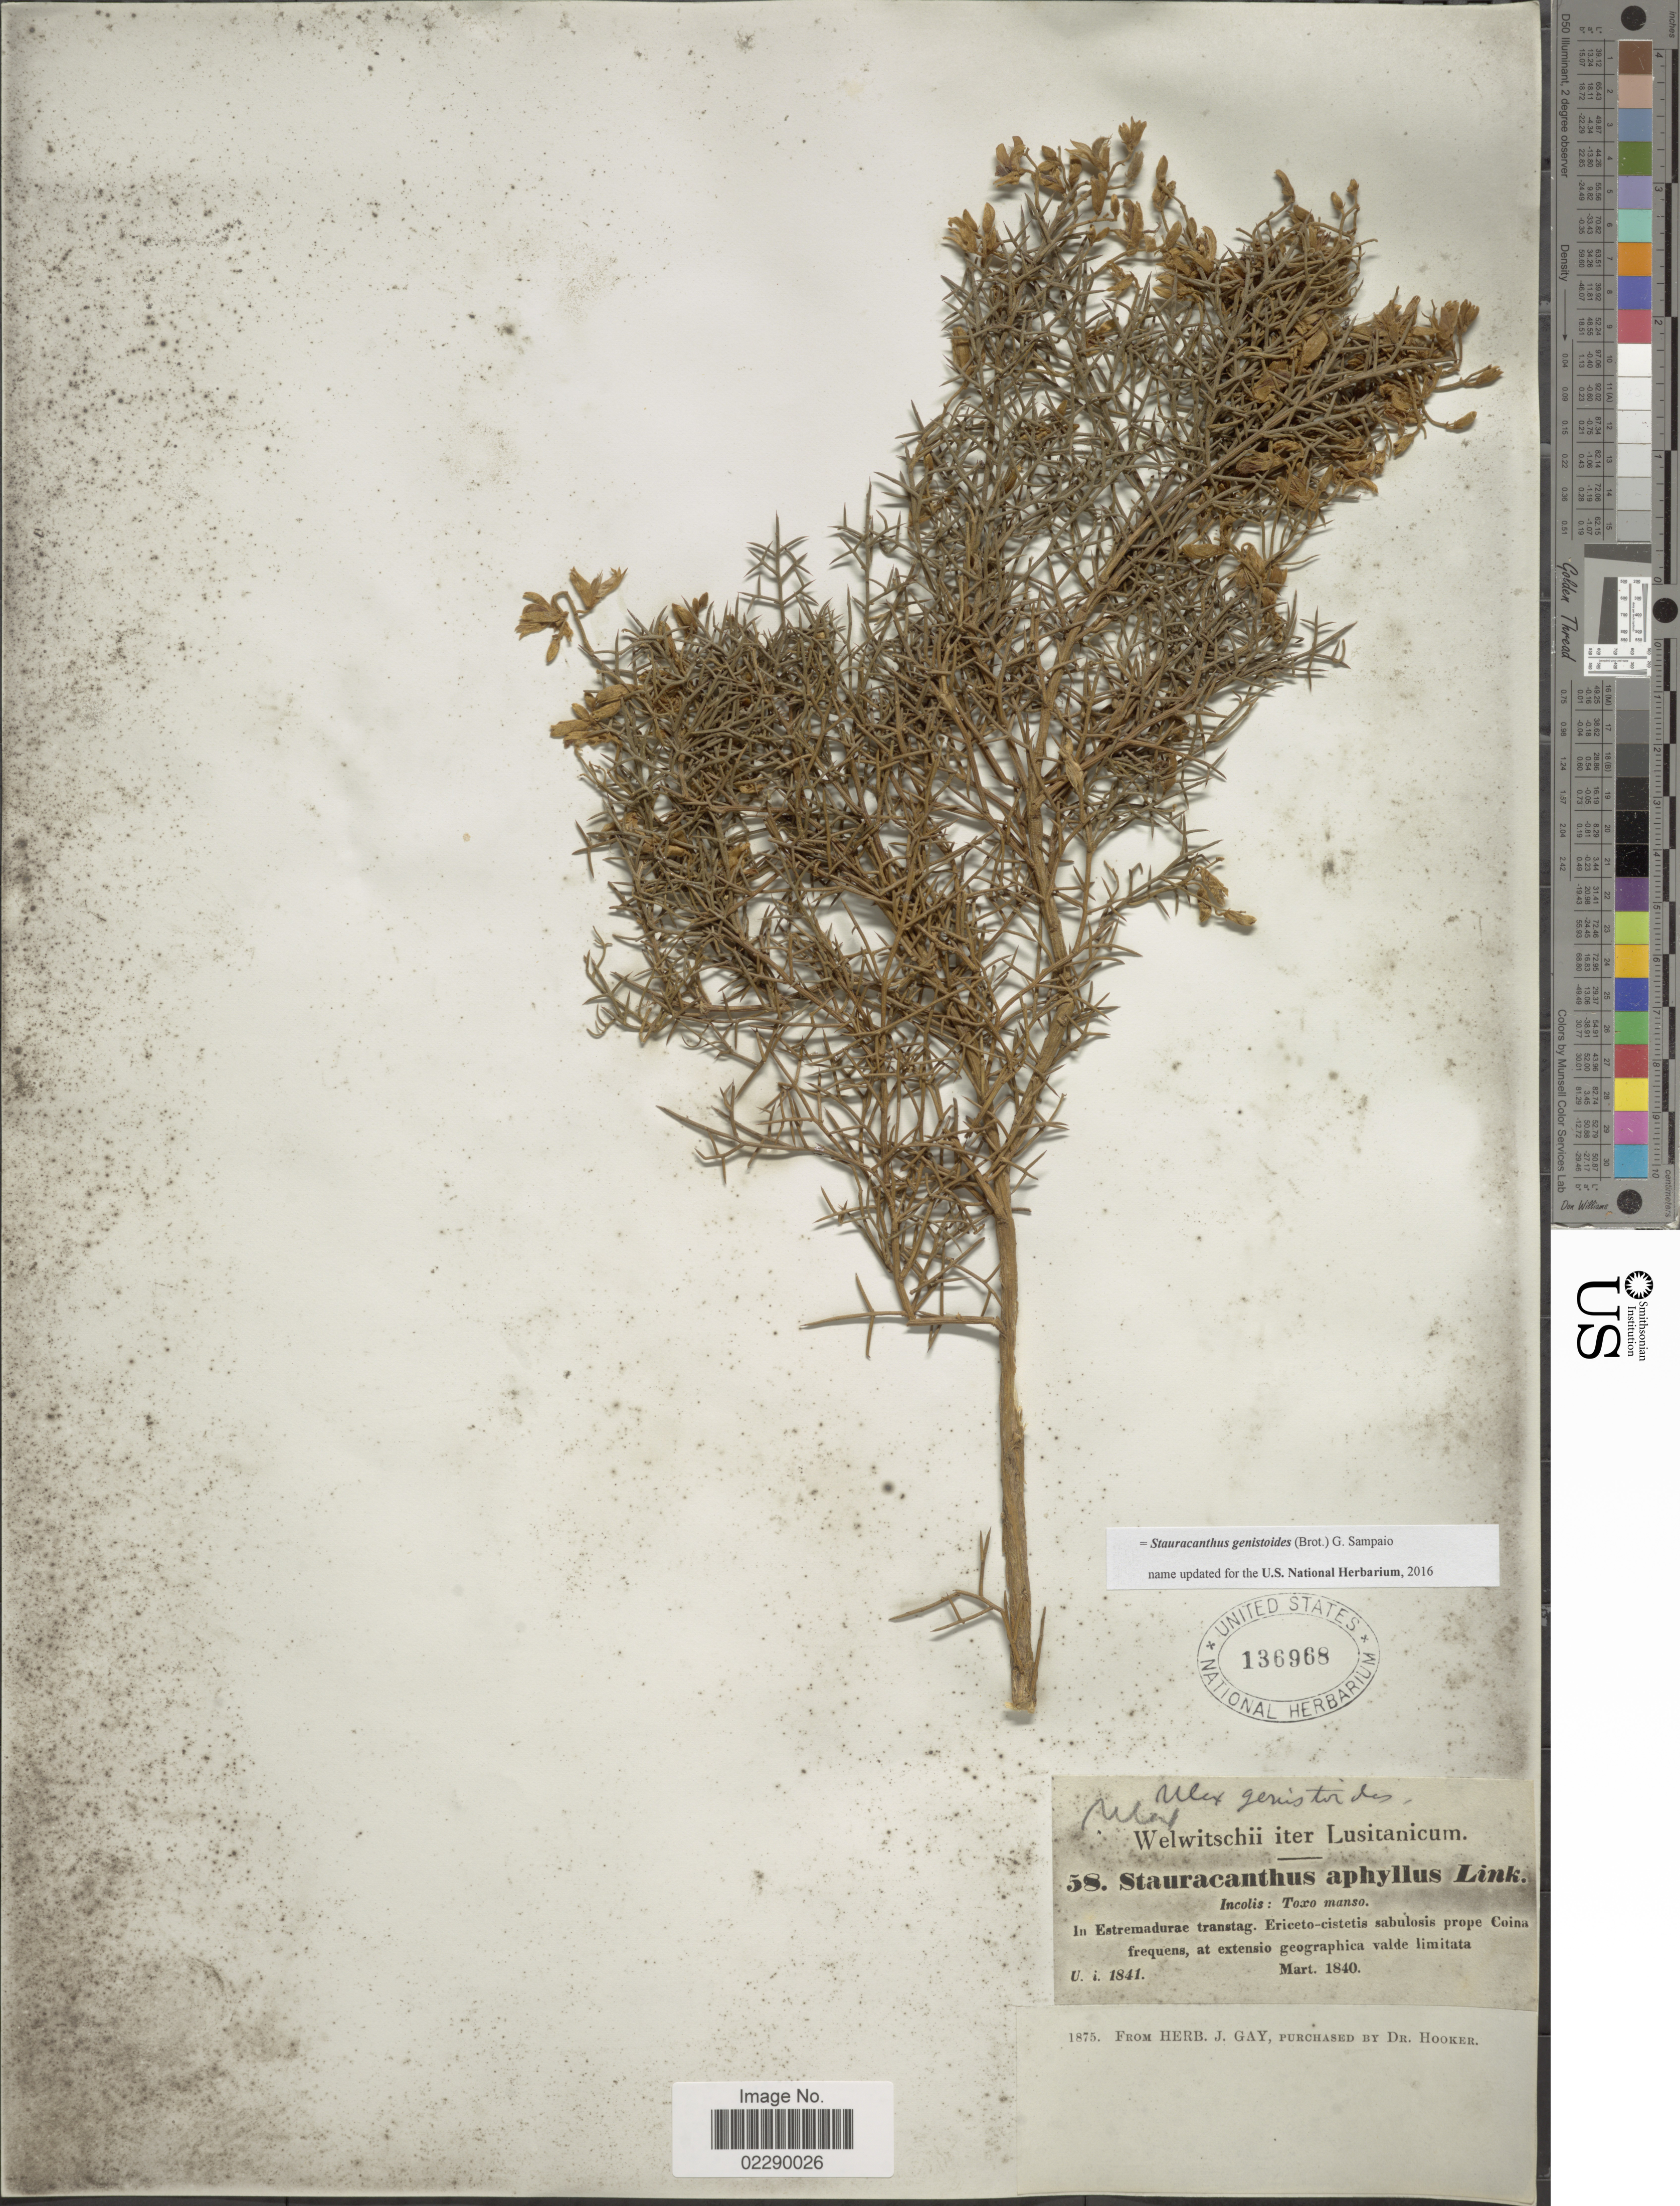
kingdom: Plantae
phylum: Tracheophyta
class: Magnoliopsida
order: Fabales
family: Fabaceae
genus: Stauracanthus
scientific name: Stauracanthus genistoides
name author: (Brot.) Samp.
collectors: -. Welwitsch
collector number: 58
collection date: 1840-03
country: Portugal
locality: Lusitanicum. In Estremadurae transtag. Ericeto-cistetis sabulosis prope Coina frequens, at extensio geogtaphica valde limitata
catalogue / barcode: US 136968